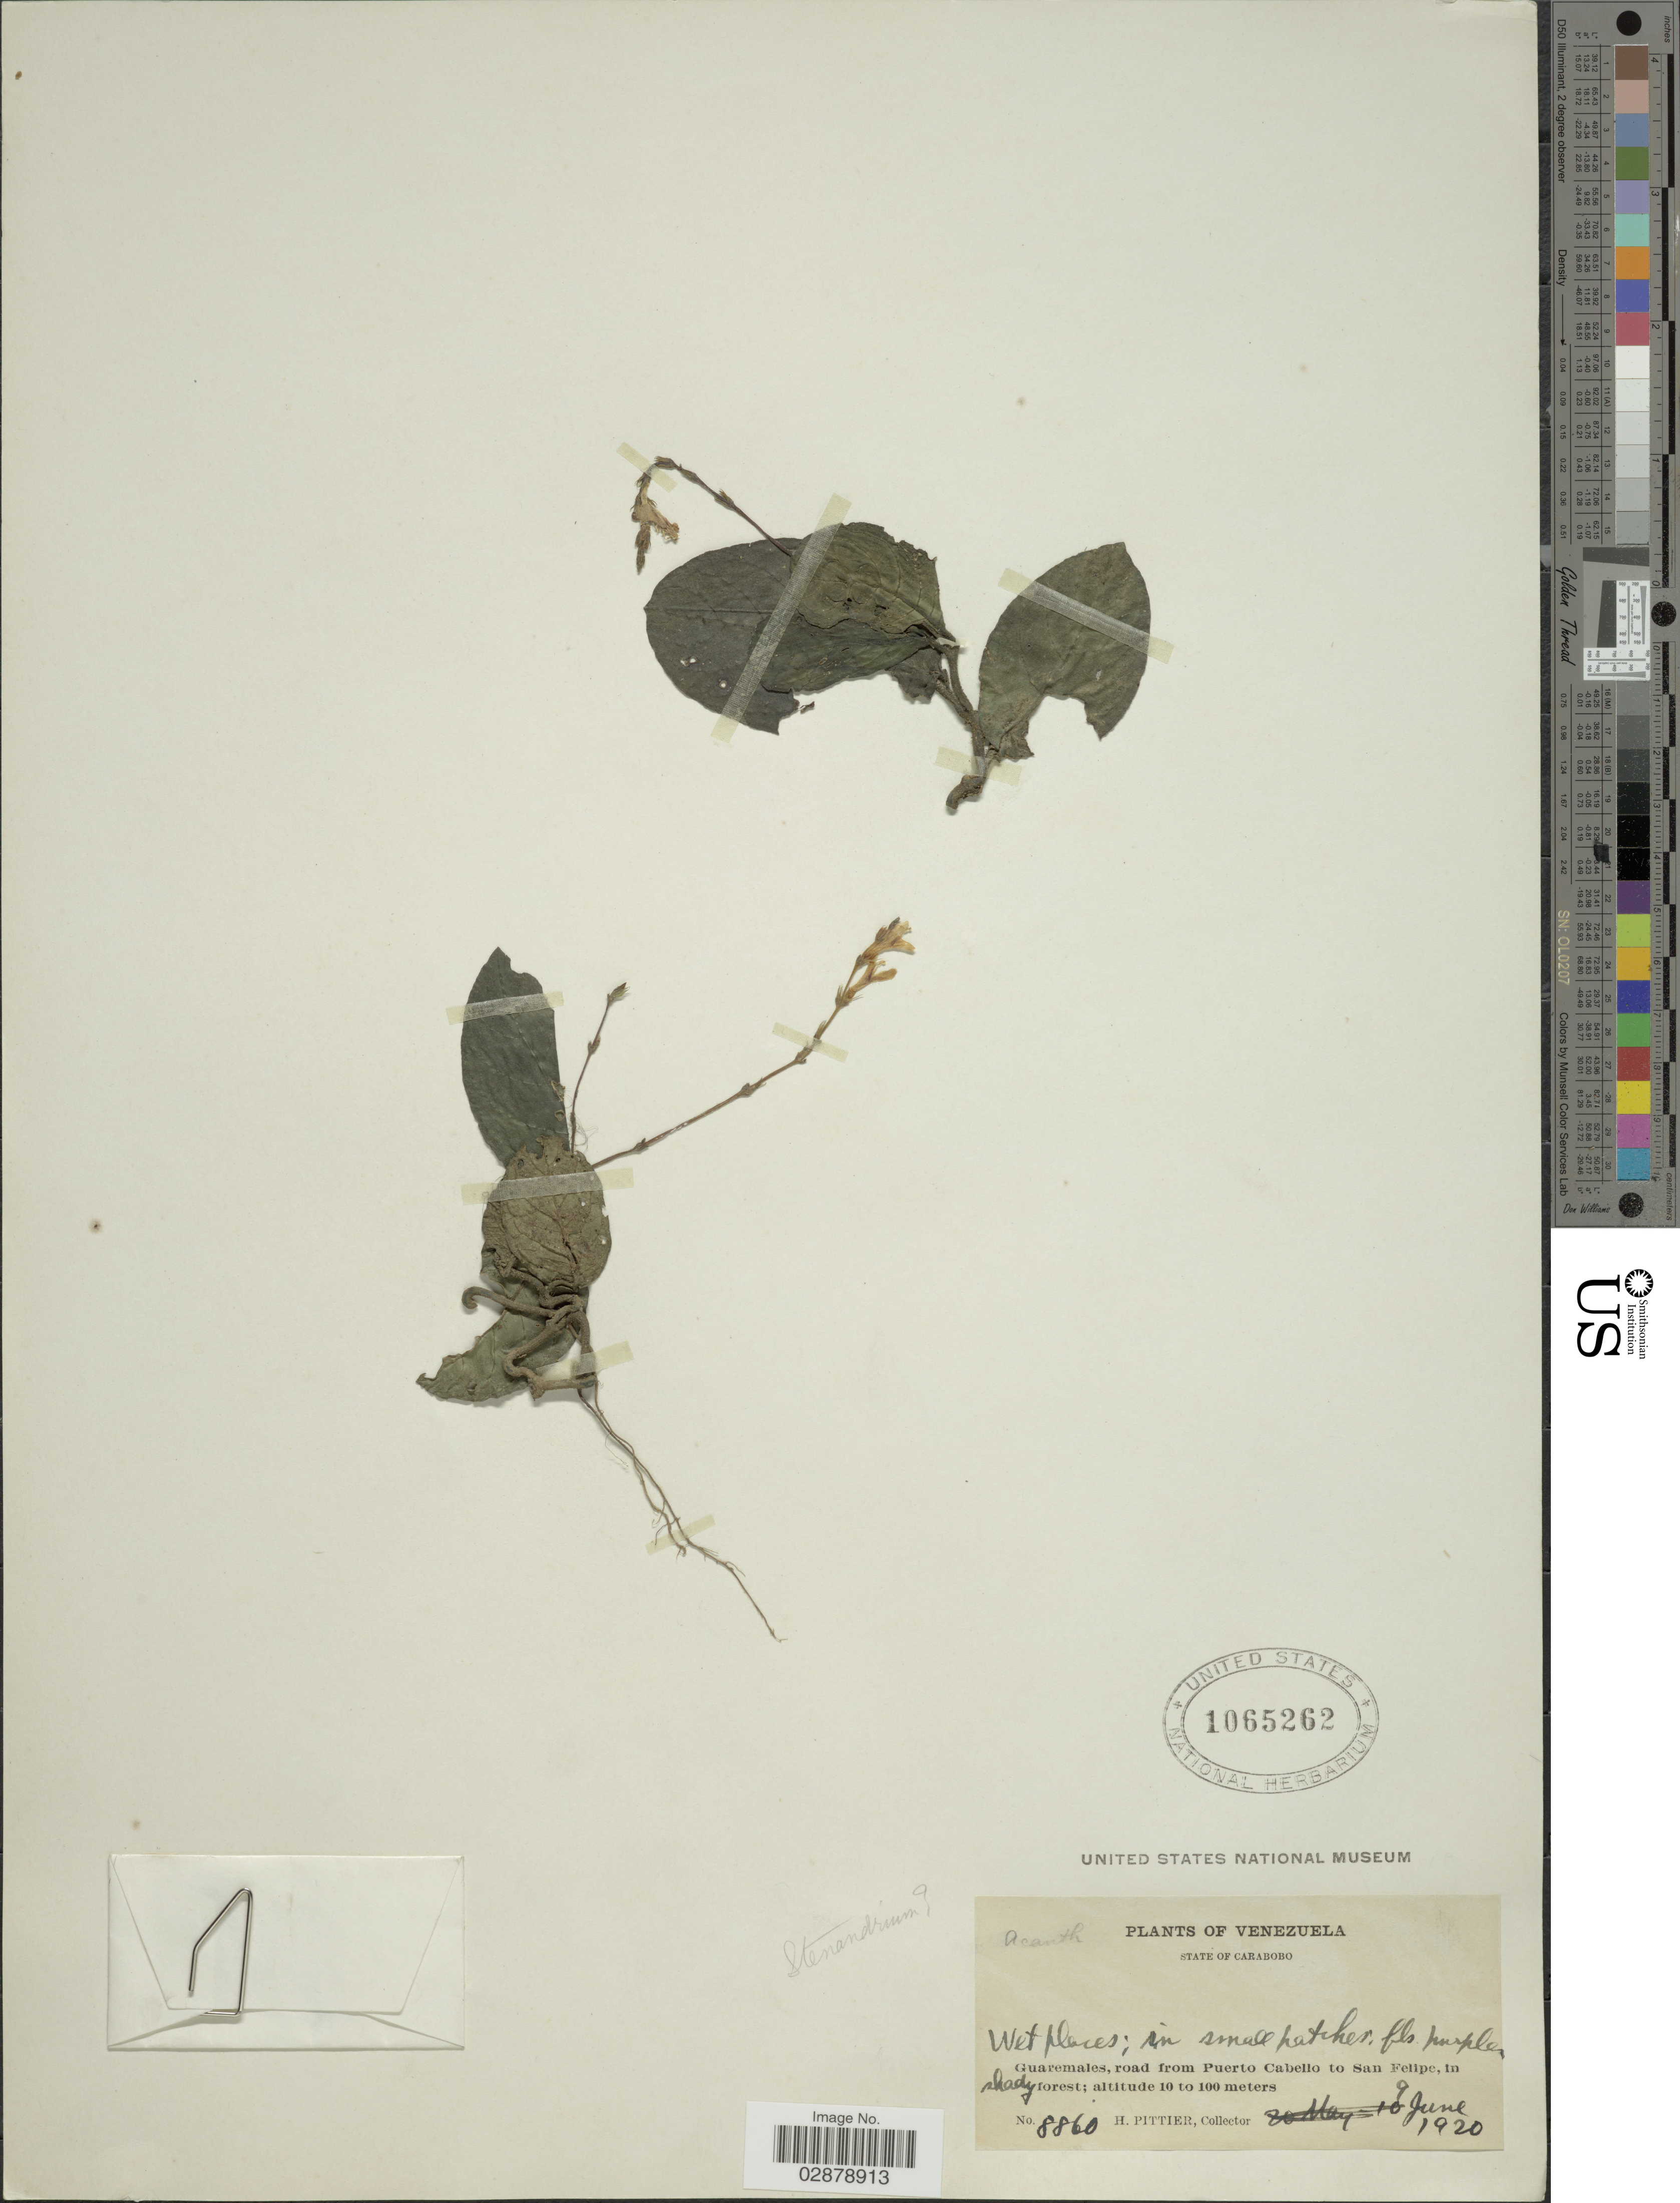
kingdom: Plantae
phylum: Tracheophyta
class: Magnoliopsida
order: Lamiales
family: Acanthaceae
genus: Justicia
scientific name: Justicia effusa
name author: D.N. Gibson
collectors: H. F. Pittier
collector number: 8860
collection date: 1920-06-09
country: Venezuela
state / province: Carabobo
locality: Guaremales, road from Puerto Cabello to San Felipe.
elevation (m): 10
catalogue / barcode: US 1065262